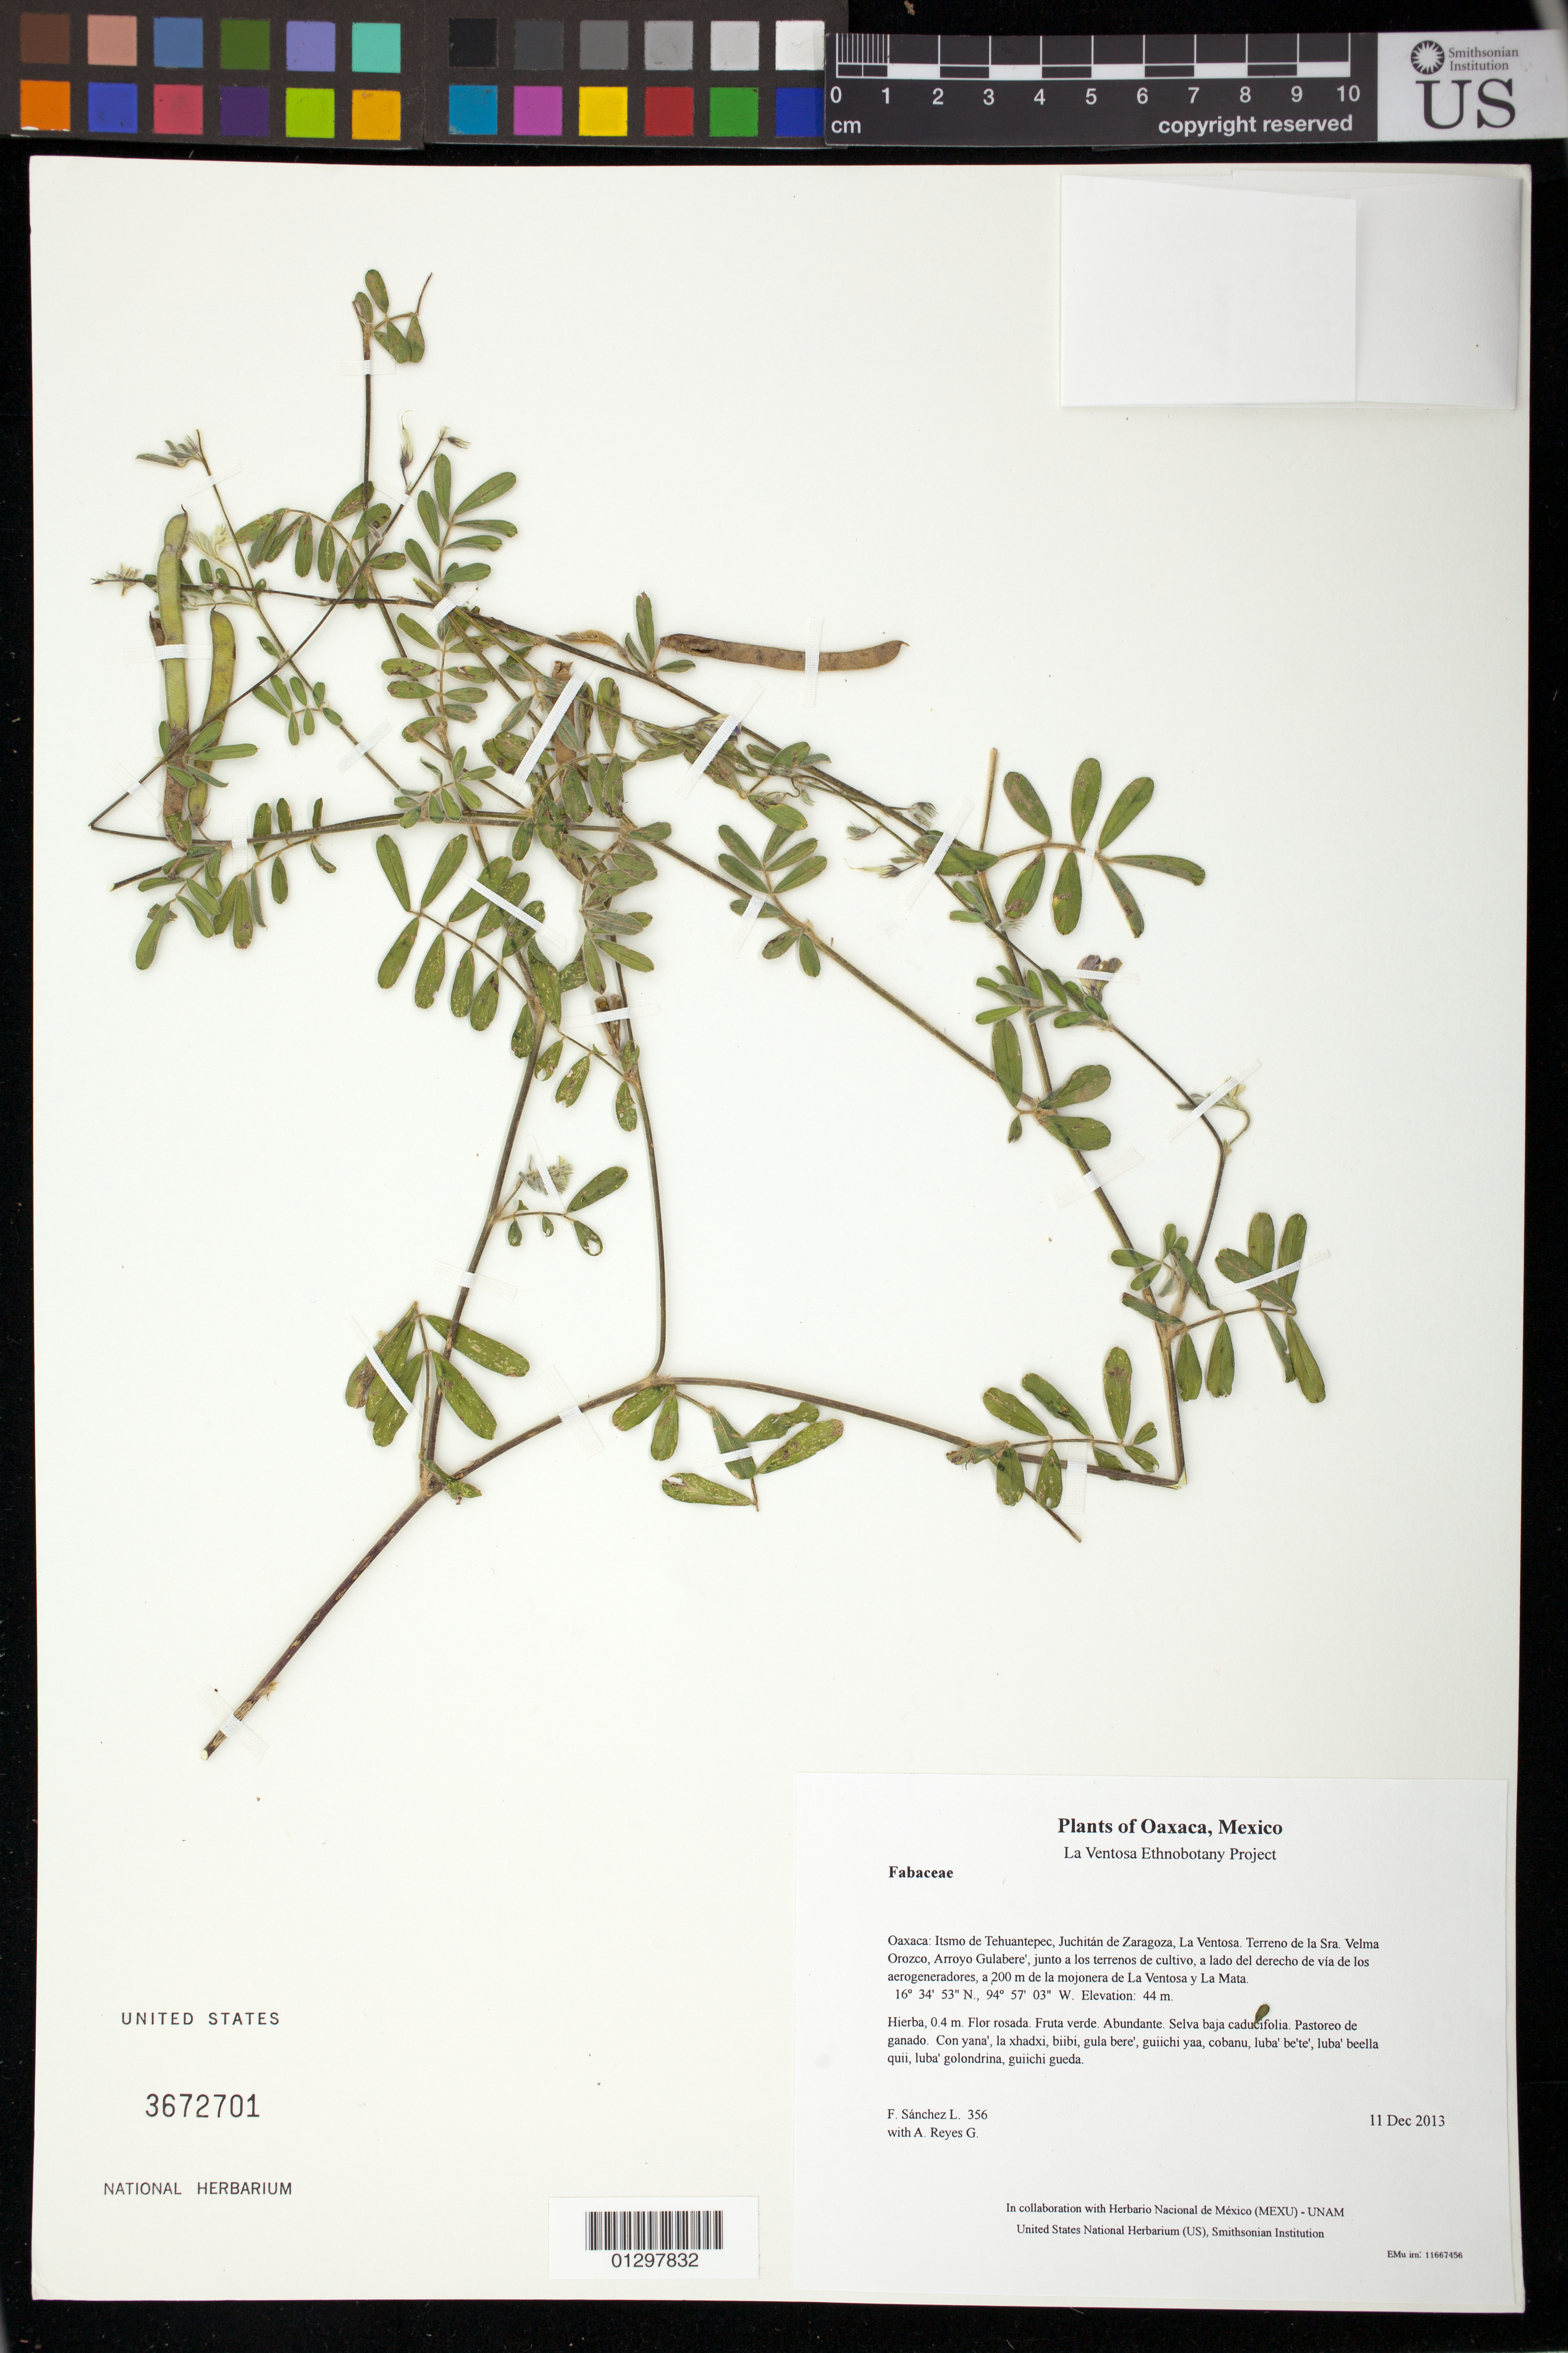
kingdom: Plantae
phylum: Tracheophyta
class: Magnoliopsida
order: Fabales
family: Fabaceae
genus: Tephrosia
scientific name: Tephrosia cinerea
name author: (L.) Pers.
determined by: Velasco G., Kenia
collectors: F. Sánchez L. & A. Reyes G.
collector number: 356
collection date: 2013-12-11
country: Mexico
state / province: Oaxaca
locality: Itsmo de Tehuantepec, Juchitán de Zaragoza, La Ventosa. Terreno de la Sra. Velma Orozco, Arroyo Gulabere', junto a los terrenos de cultivo, a lado del derecho de vía de los aerogeneradores, a 200 m de la mojonera de La Ventosa y La Mata.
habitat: Selva baja caducifolia. Pastoreo de ganado.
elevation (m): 44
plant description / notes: JEBOT, MEXU, SERO, US; Guixi bandaga. 0.4 m. Guie' rosa. Cuaananaxhi naga'. Stale.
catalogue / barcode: US 3672701